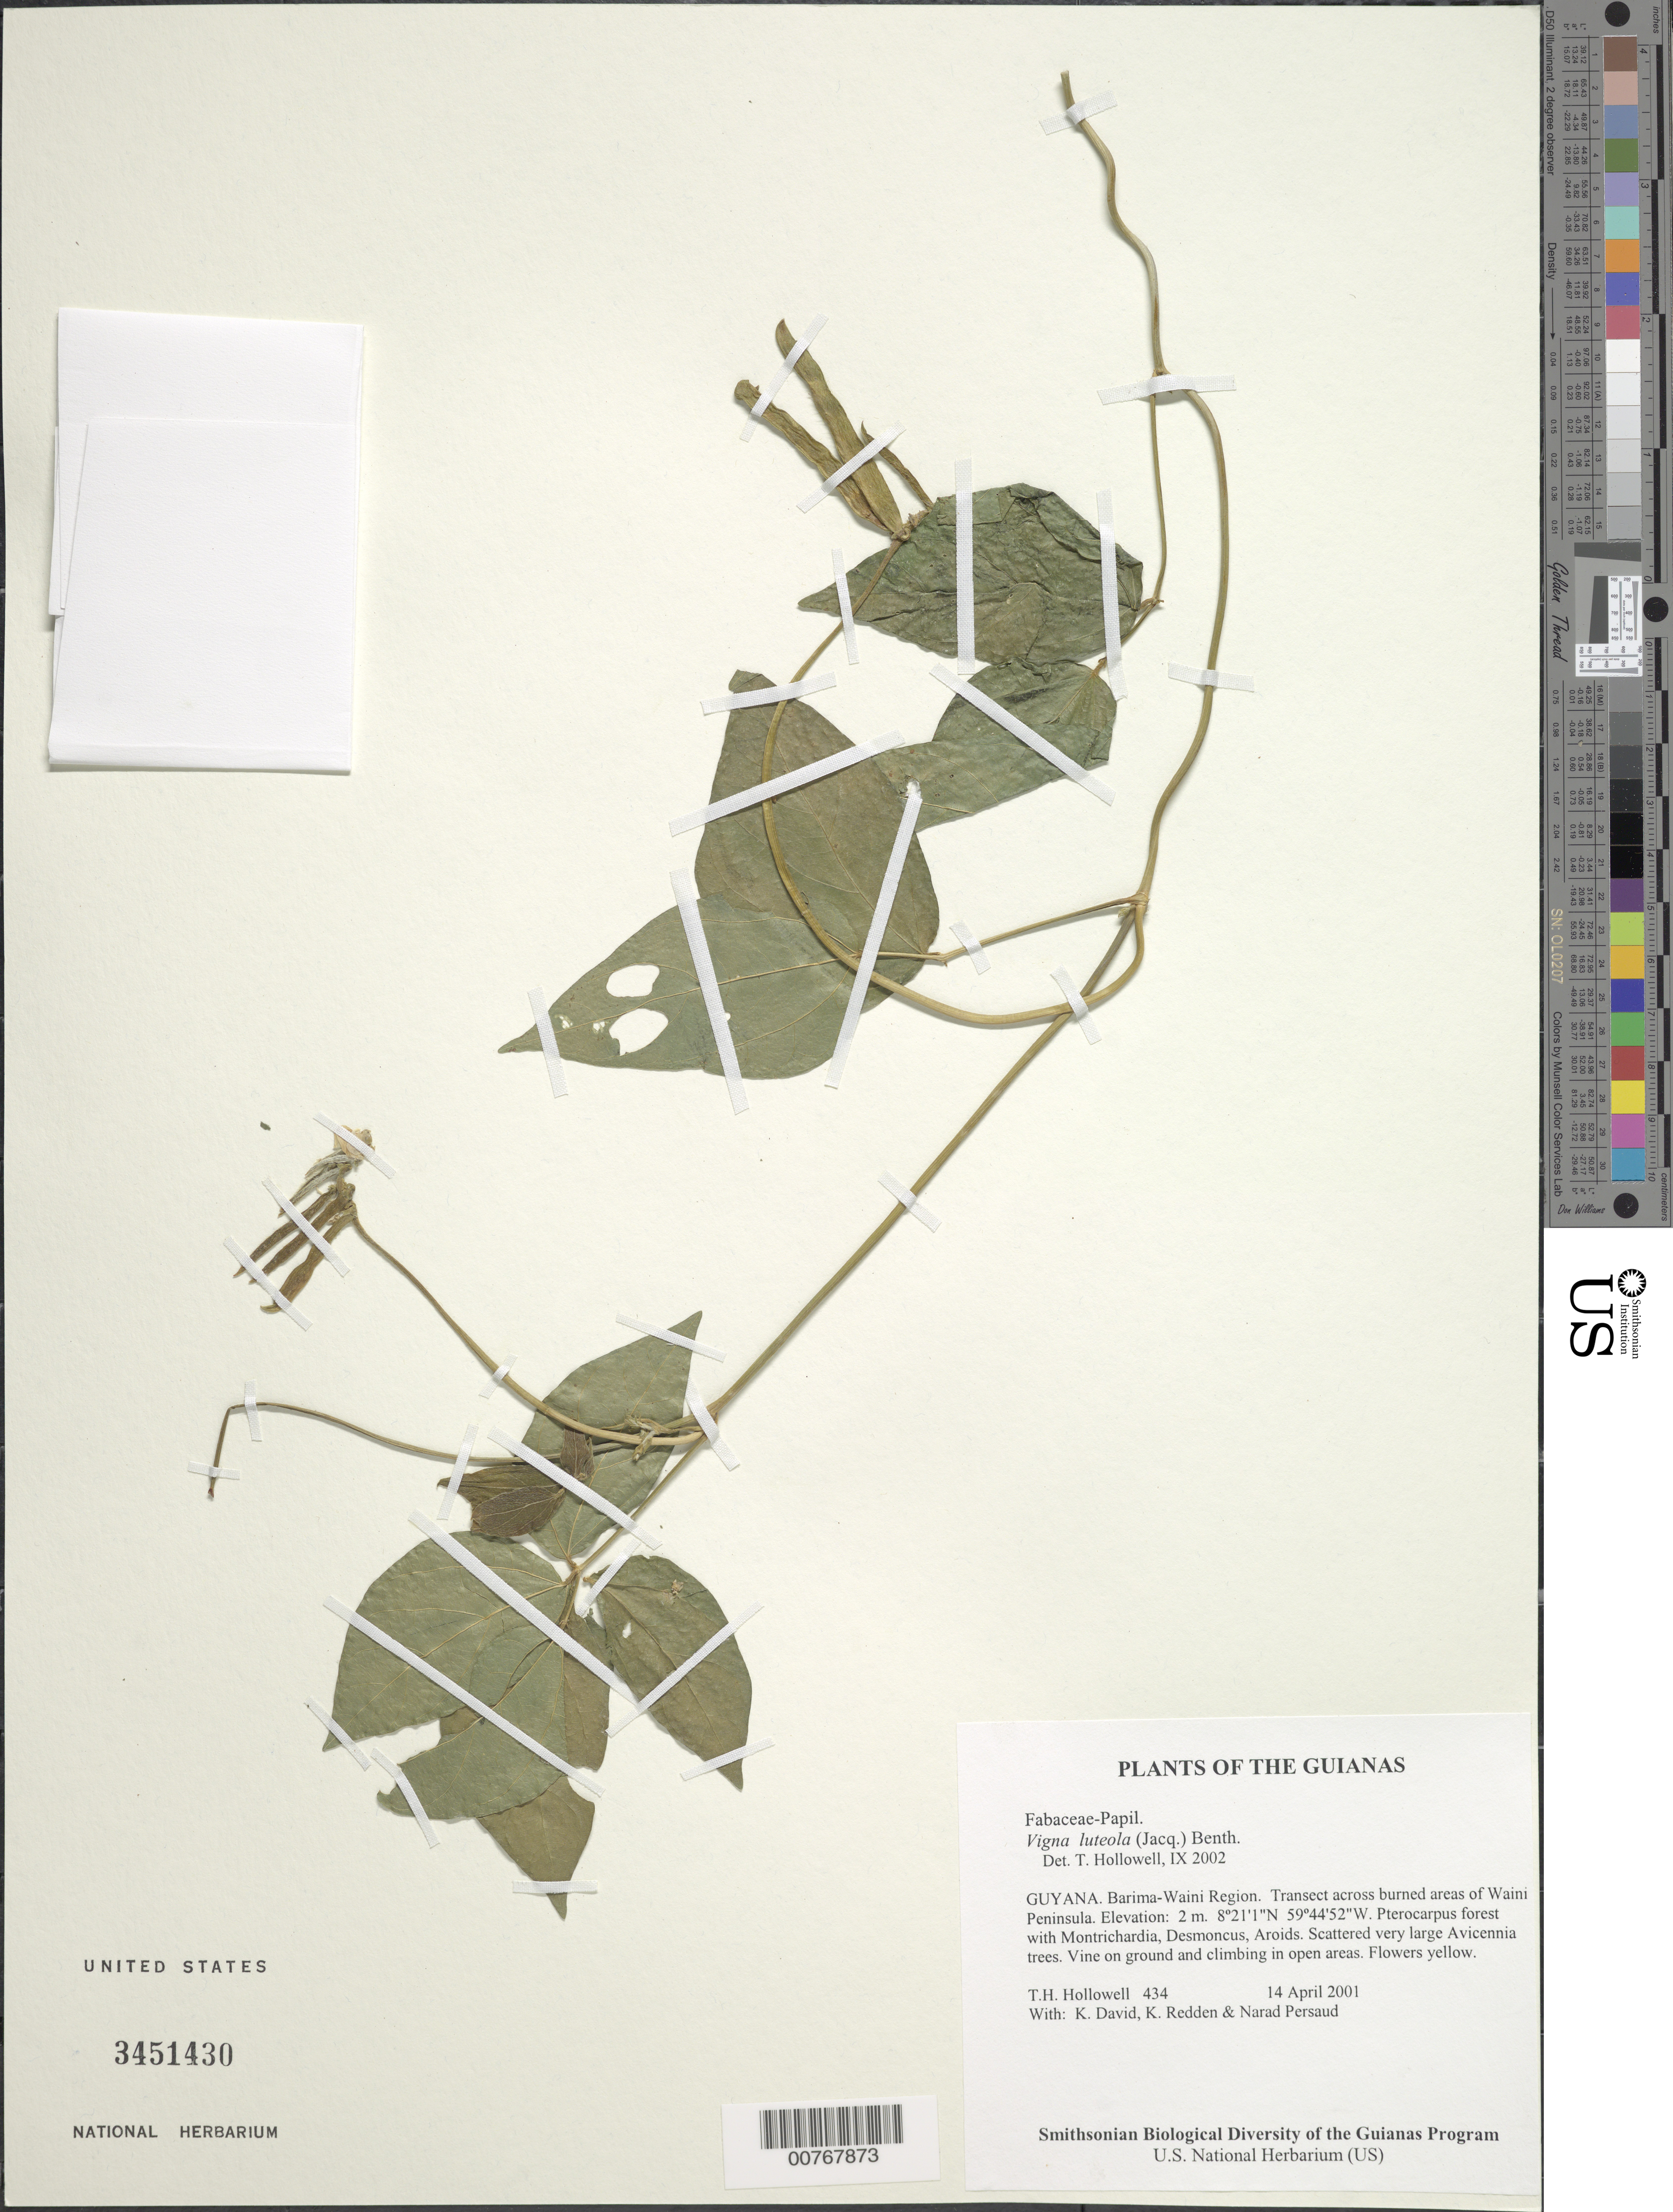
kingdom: Plantae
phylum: Tracheophyta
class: Magnoliopsida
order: Fabales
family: Fabaceae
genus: Vigna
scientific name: Vigna luteola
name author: (Jacq.) Benth.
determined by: Hollowell, T. H., (BOT), Smithsonian Institution - National Museum of Natural History (UNITED STATES)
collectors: T. Hollowell, K. David, K. M. Redden & N. Persaud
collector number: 434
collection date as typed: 14 April 2001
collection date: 2001-04-14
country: Guyana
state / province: Barima-Waini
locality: Transect across burned areas of Waini Peninsula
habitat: Pterocarpus forest with Montrichardia, Desmoncus, Aroids. Scattered very large Avicennia trees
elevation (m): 2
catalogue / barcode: US 3451430